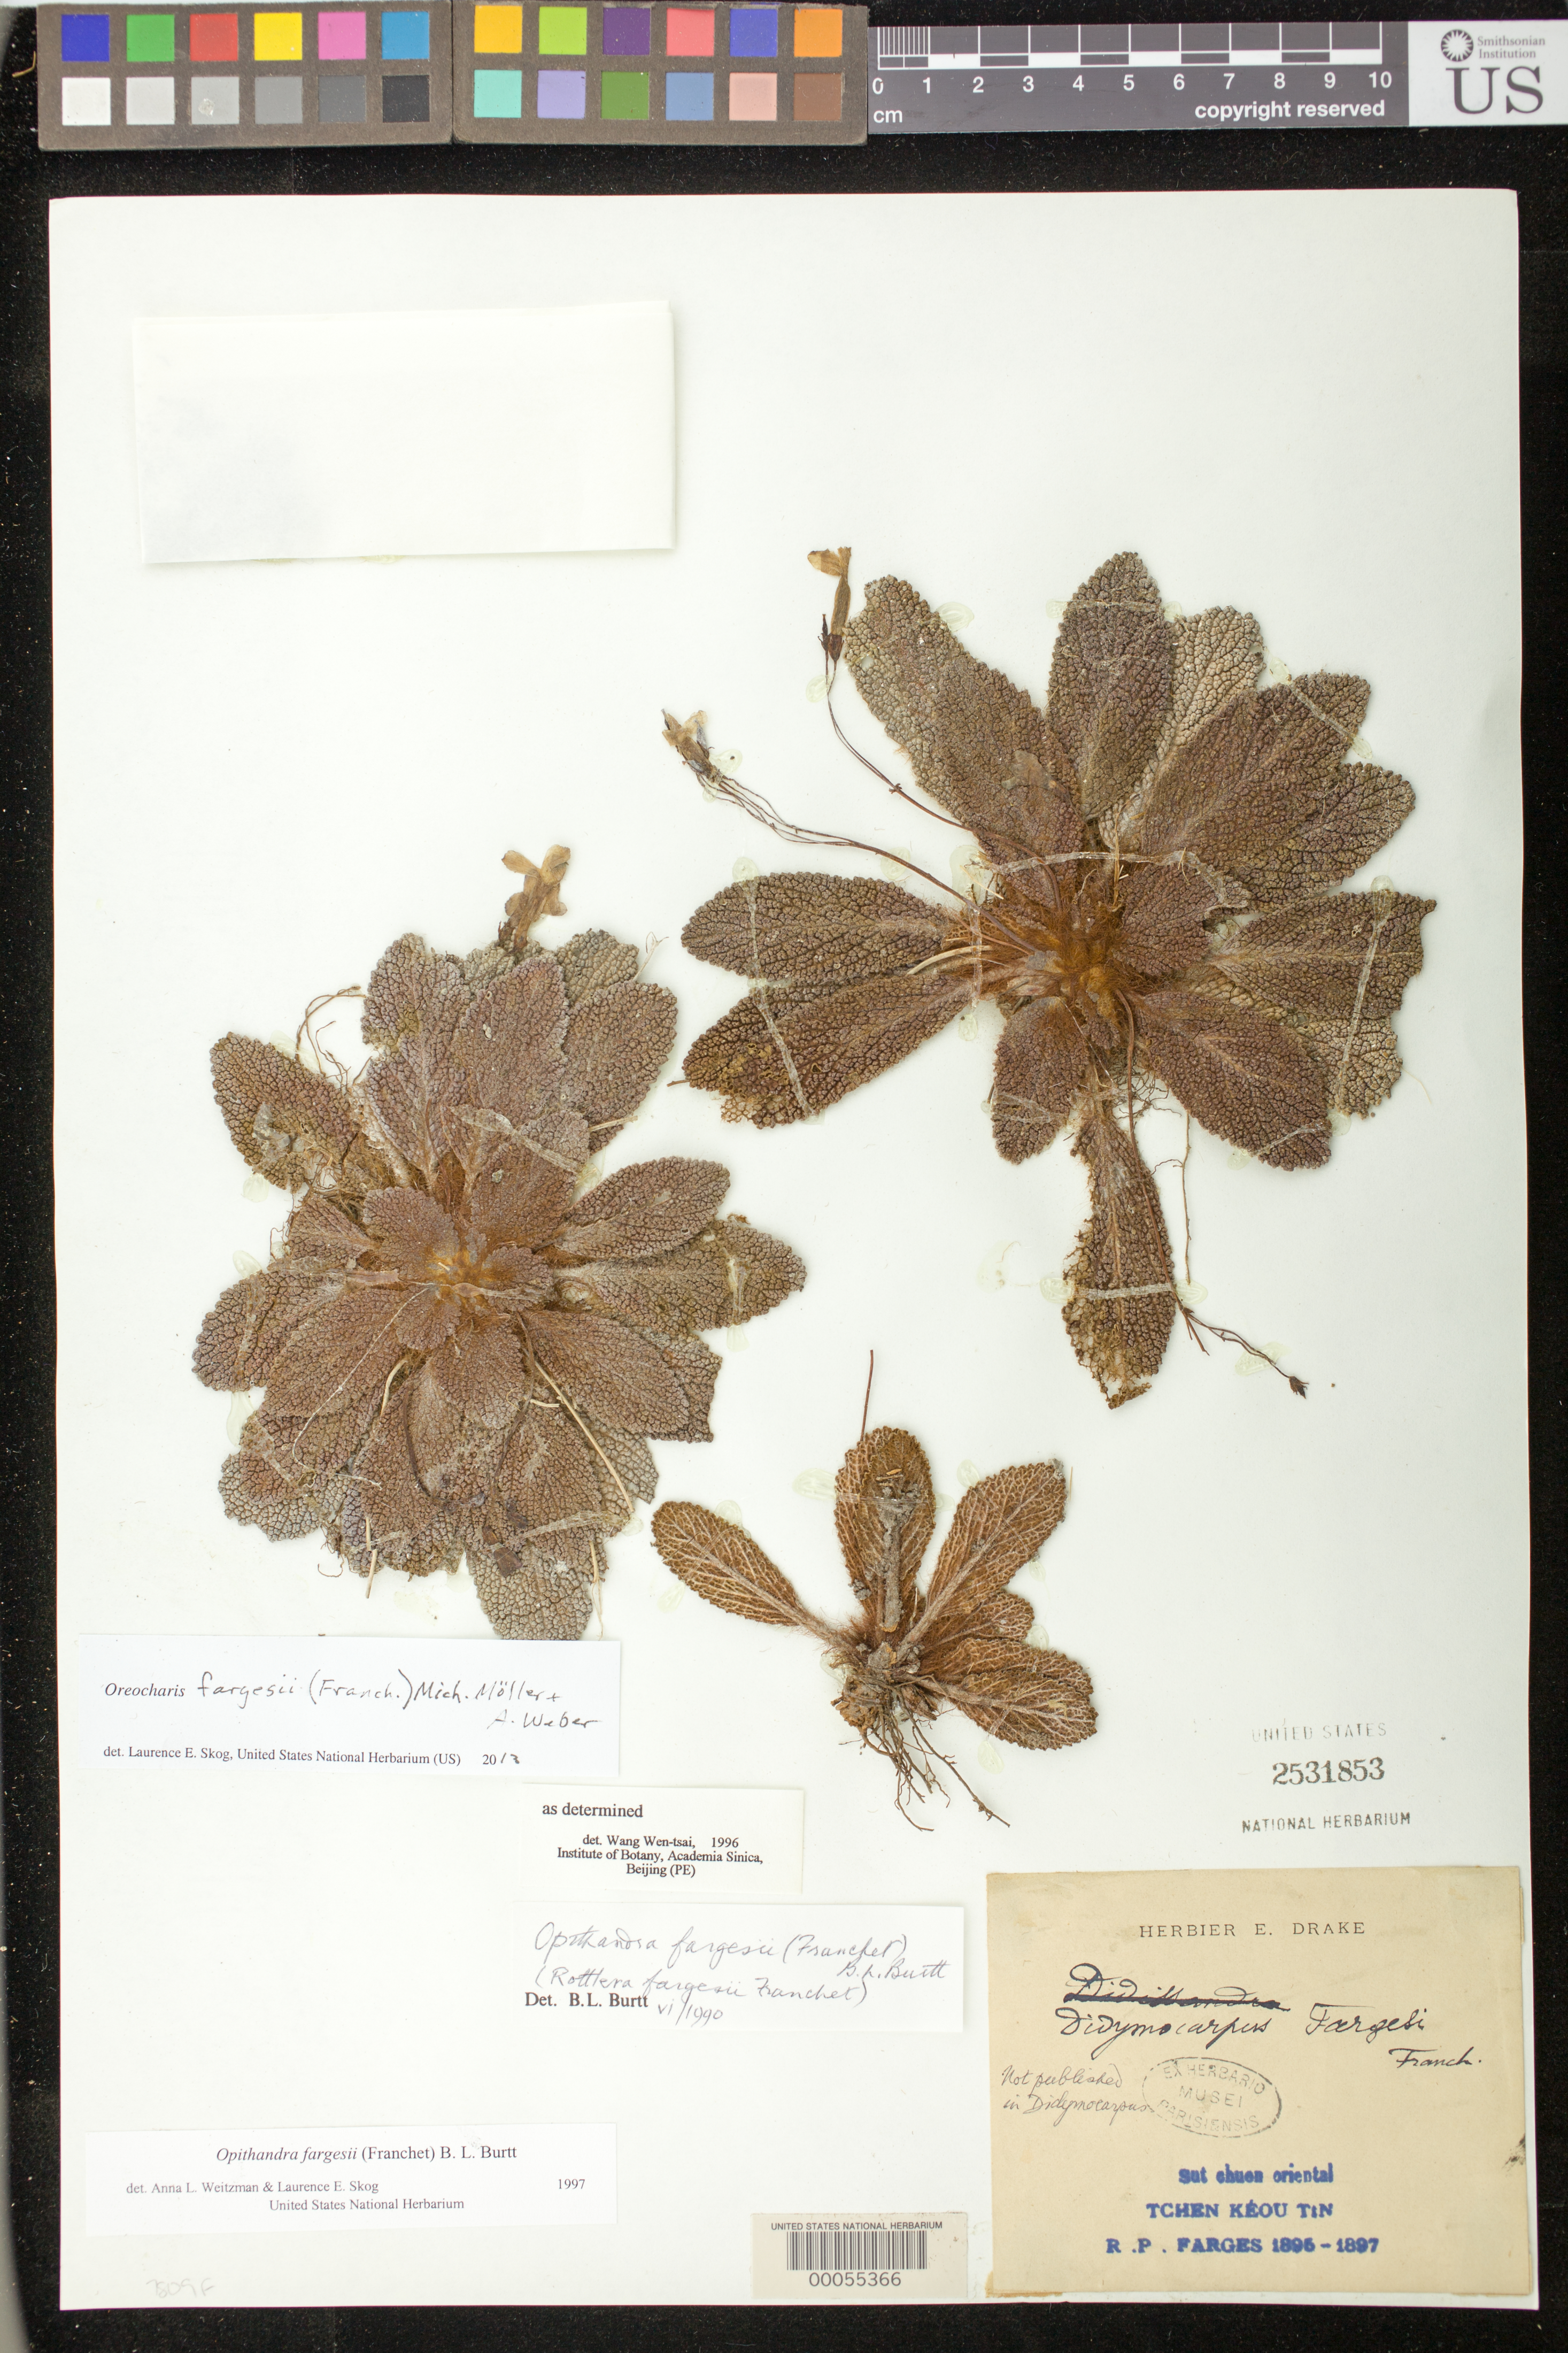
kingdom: Plantae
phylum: Tracheophyta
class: Magnoliopsida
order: Lamiales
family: Gesneriaceae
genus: Oreocharis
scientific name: Oreocharis fargesii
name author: (Franch.) Mich. Möller & A. Weber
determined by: Skog, Laurence E.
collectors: R. Farges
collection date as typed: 1895-1897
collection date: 1895/1897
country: China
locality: Tchen keou tin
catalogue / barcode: US 2531853